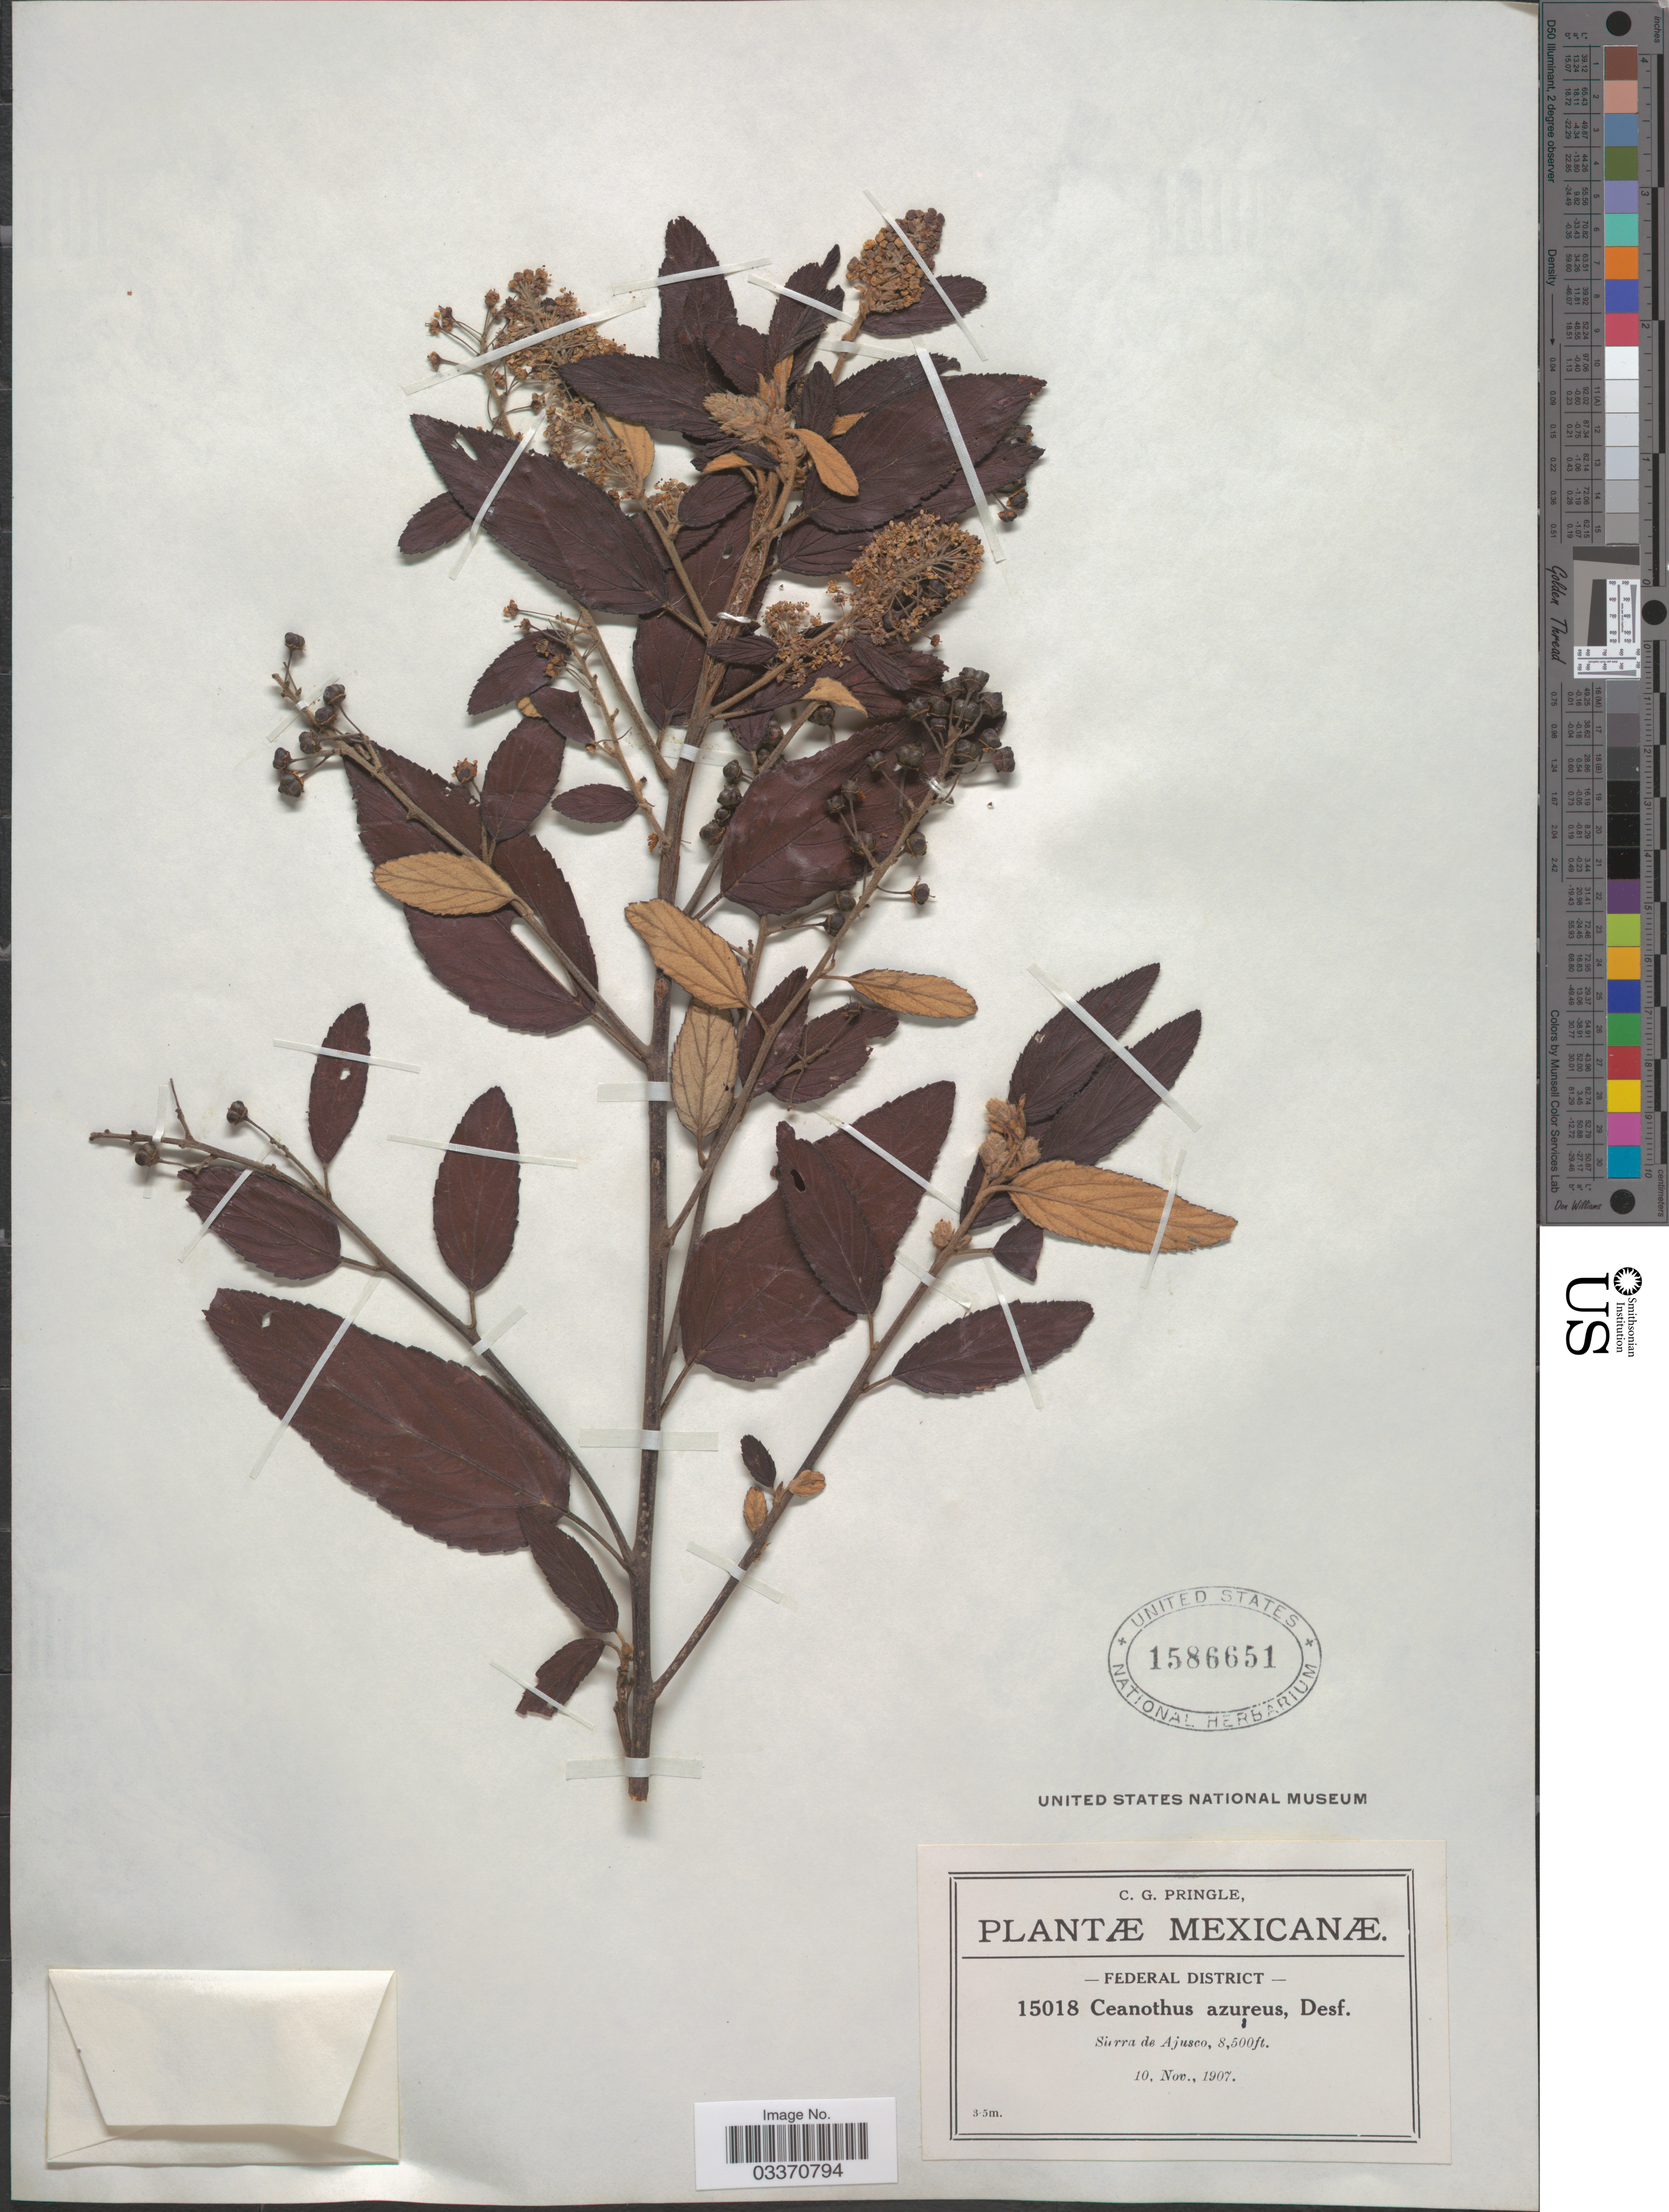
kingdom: Plantae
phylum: Tracheophyta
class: Magnoliopsida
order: Rosales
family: Rhamnaceae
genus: Ceanothus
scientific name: Ceanothus caeruleus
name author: Lag.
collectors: C. G. Pringle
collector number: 15018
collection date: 1907-11-10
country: Mexico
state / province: Distrito Federal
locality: Federal District. Sierra de Ajusco.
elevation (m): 2591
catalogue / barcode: US 1586651